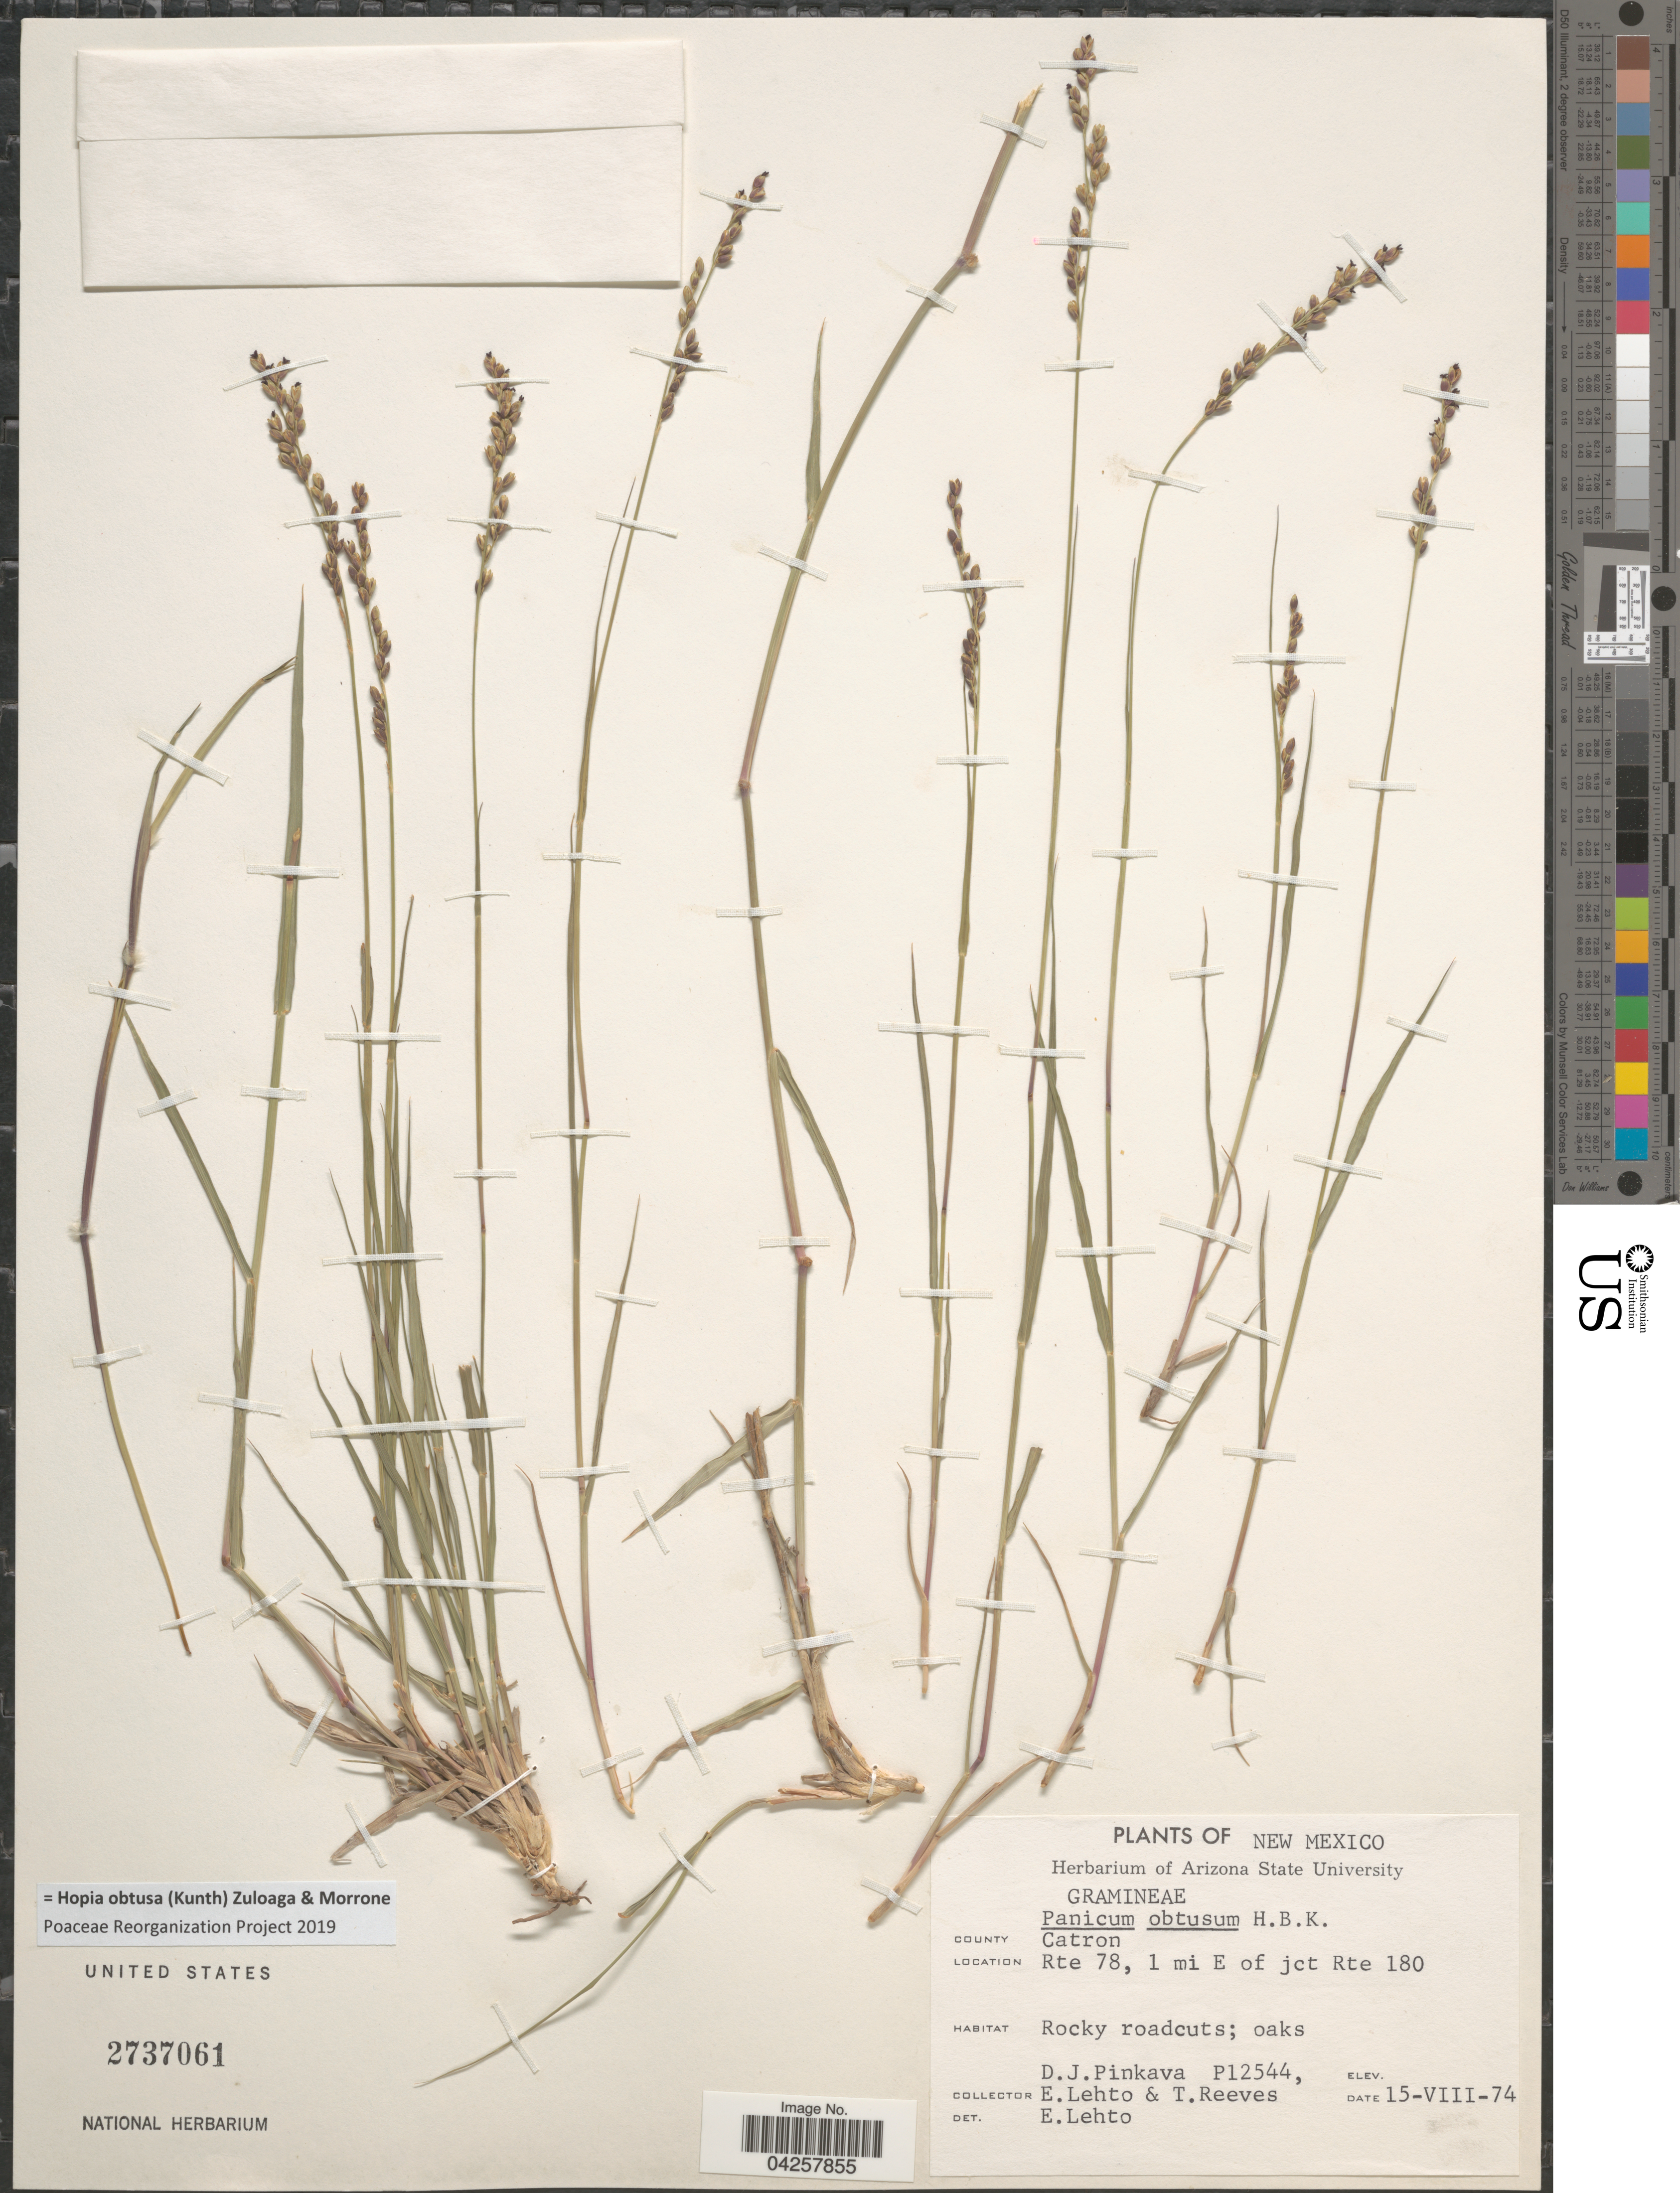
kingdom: Plantae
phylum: Tracheophyta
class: Liliopsida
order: Poales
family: Poaceae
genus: Hopia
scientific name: Hopia obtusa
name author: (Kunth) Zuloaga & Morrone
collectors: D. J. Pinkava, E. Lehto & T. Reeves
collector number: P12544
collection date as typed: Transcribed d/m/y: 15/8/74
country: United States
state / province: New Mexico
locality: County Catron. Rte 78, 1 mi E of jct Rte 180.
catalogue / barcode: US 2737061